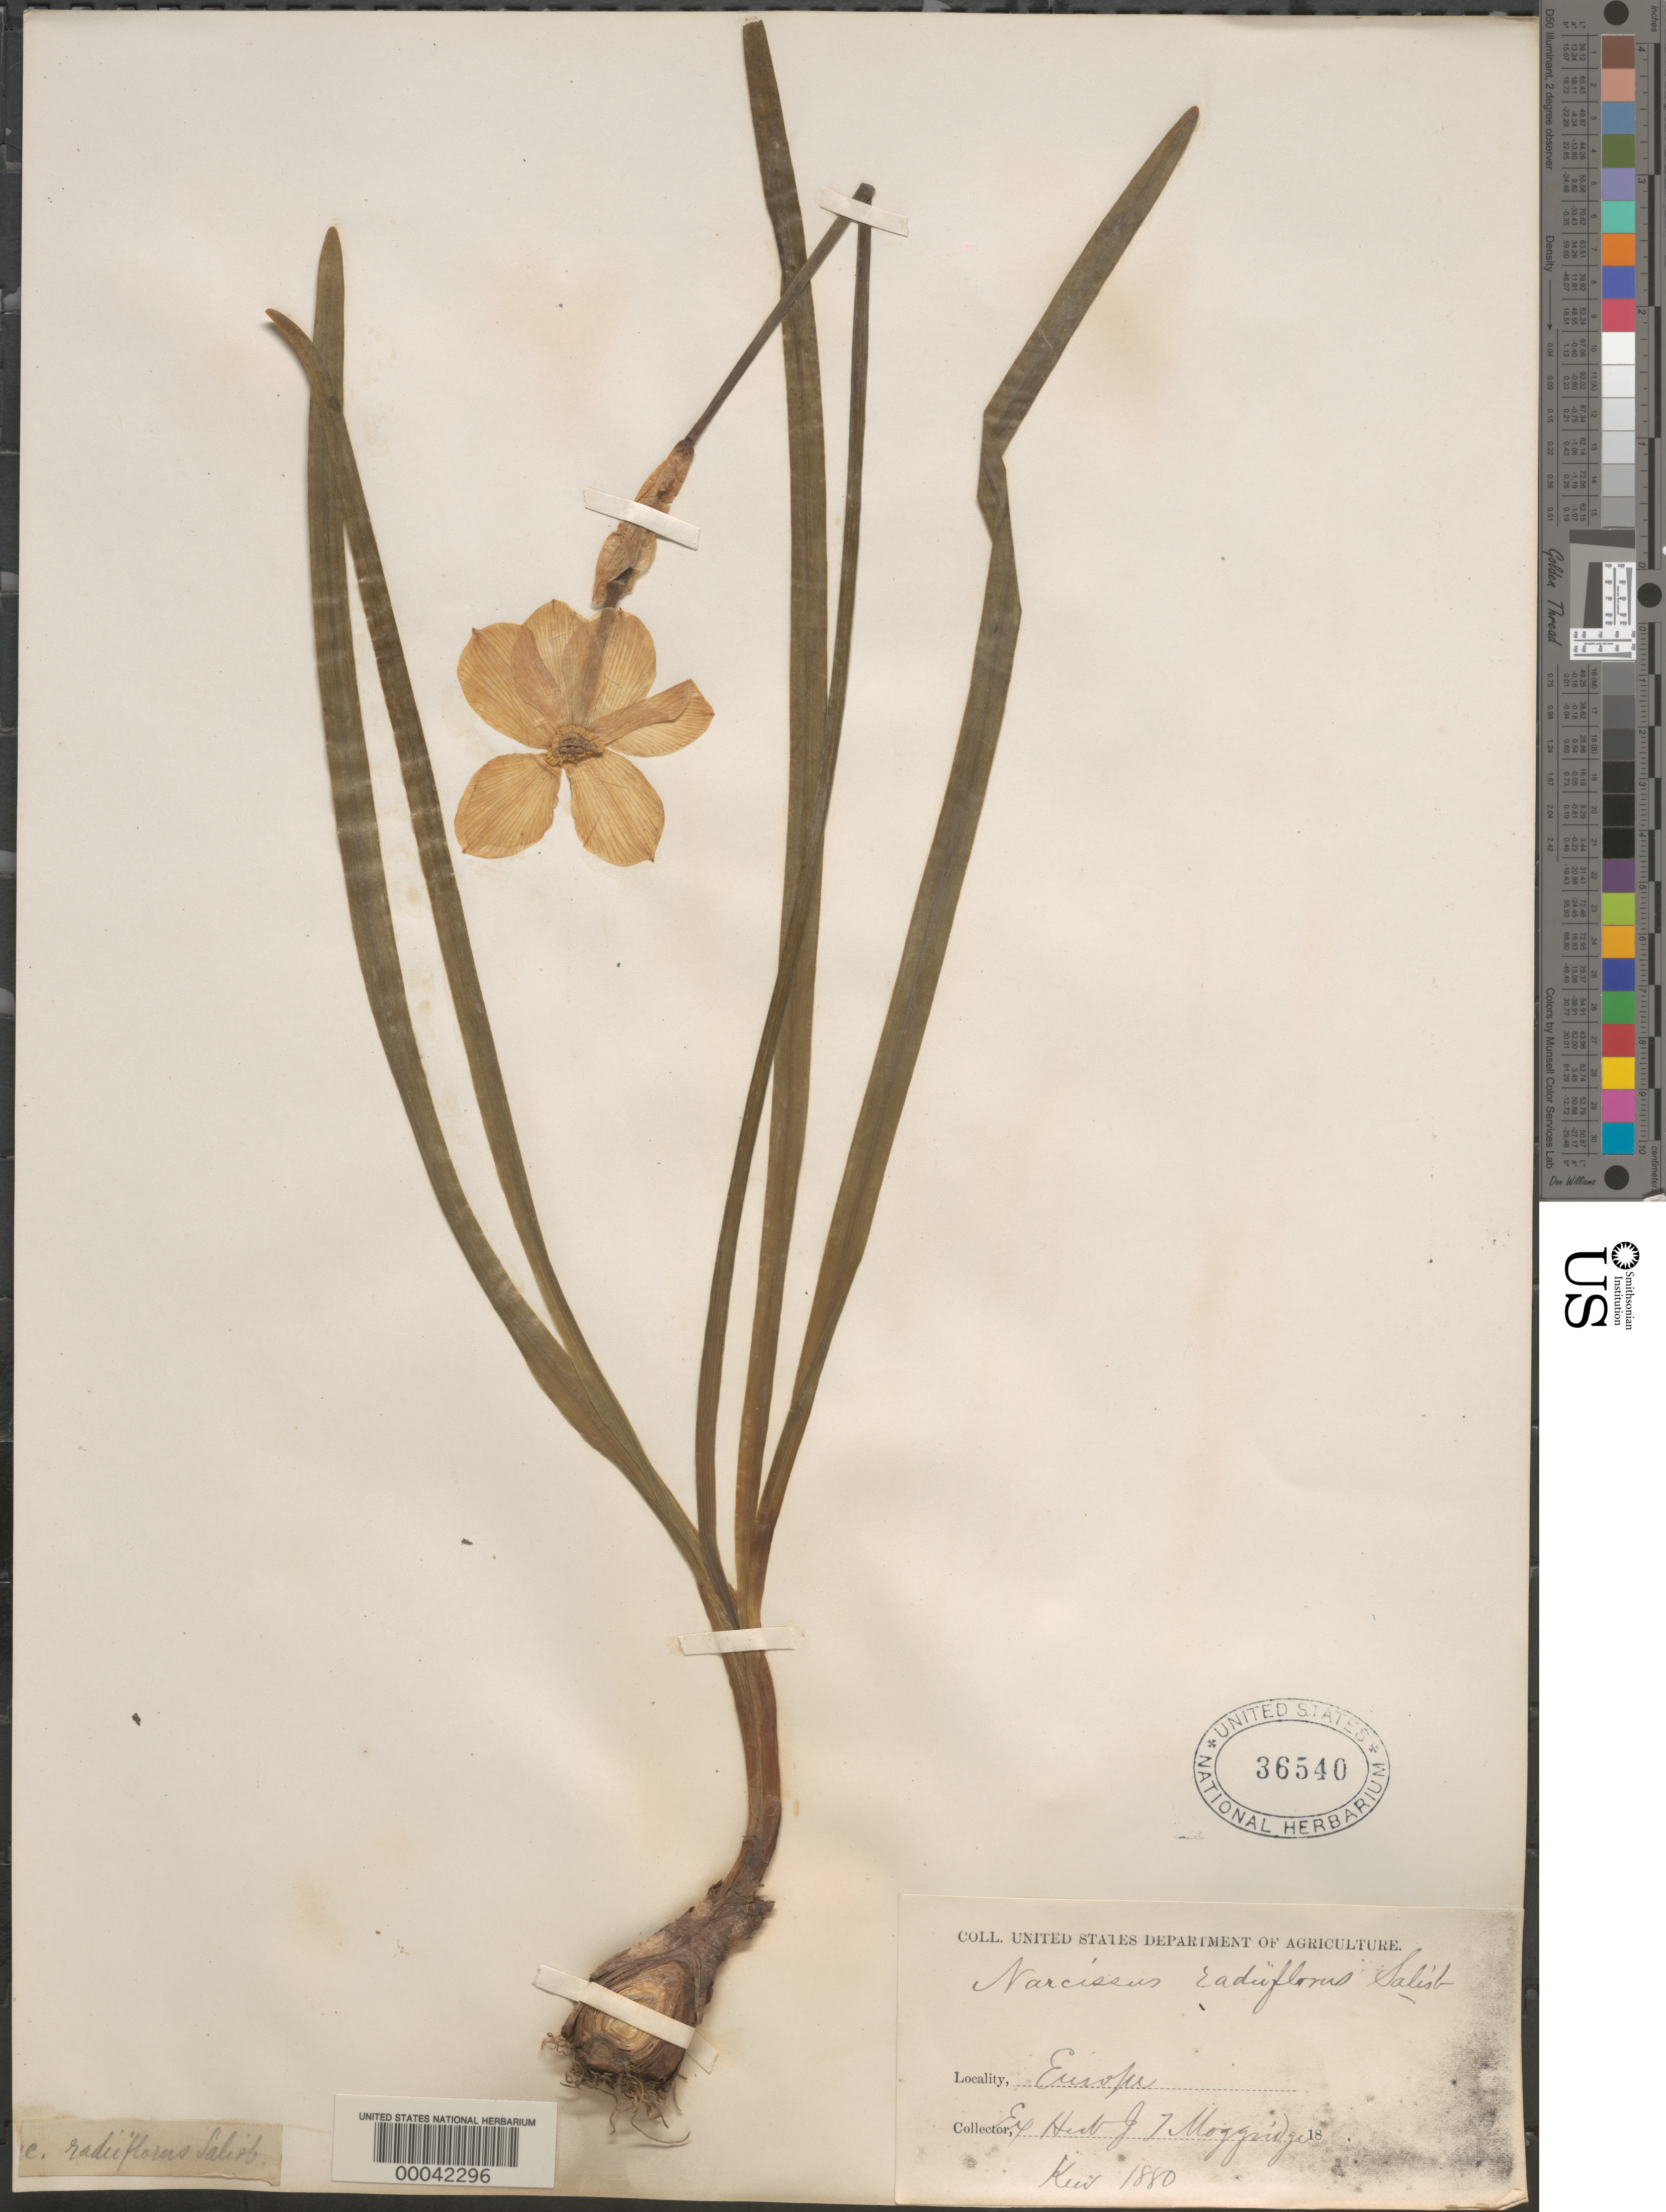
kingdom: Plantae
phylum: Tracheophyta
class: Liliopsida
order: Asparagales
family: Amaryllidaceae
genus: Narcissus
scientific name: Narcissus radiiflorus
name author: Salisb.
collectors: ex herb. J.T. Moggridge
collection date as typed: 18--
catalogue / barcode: US 36540